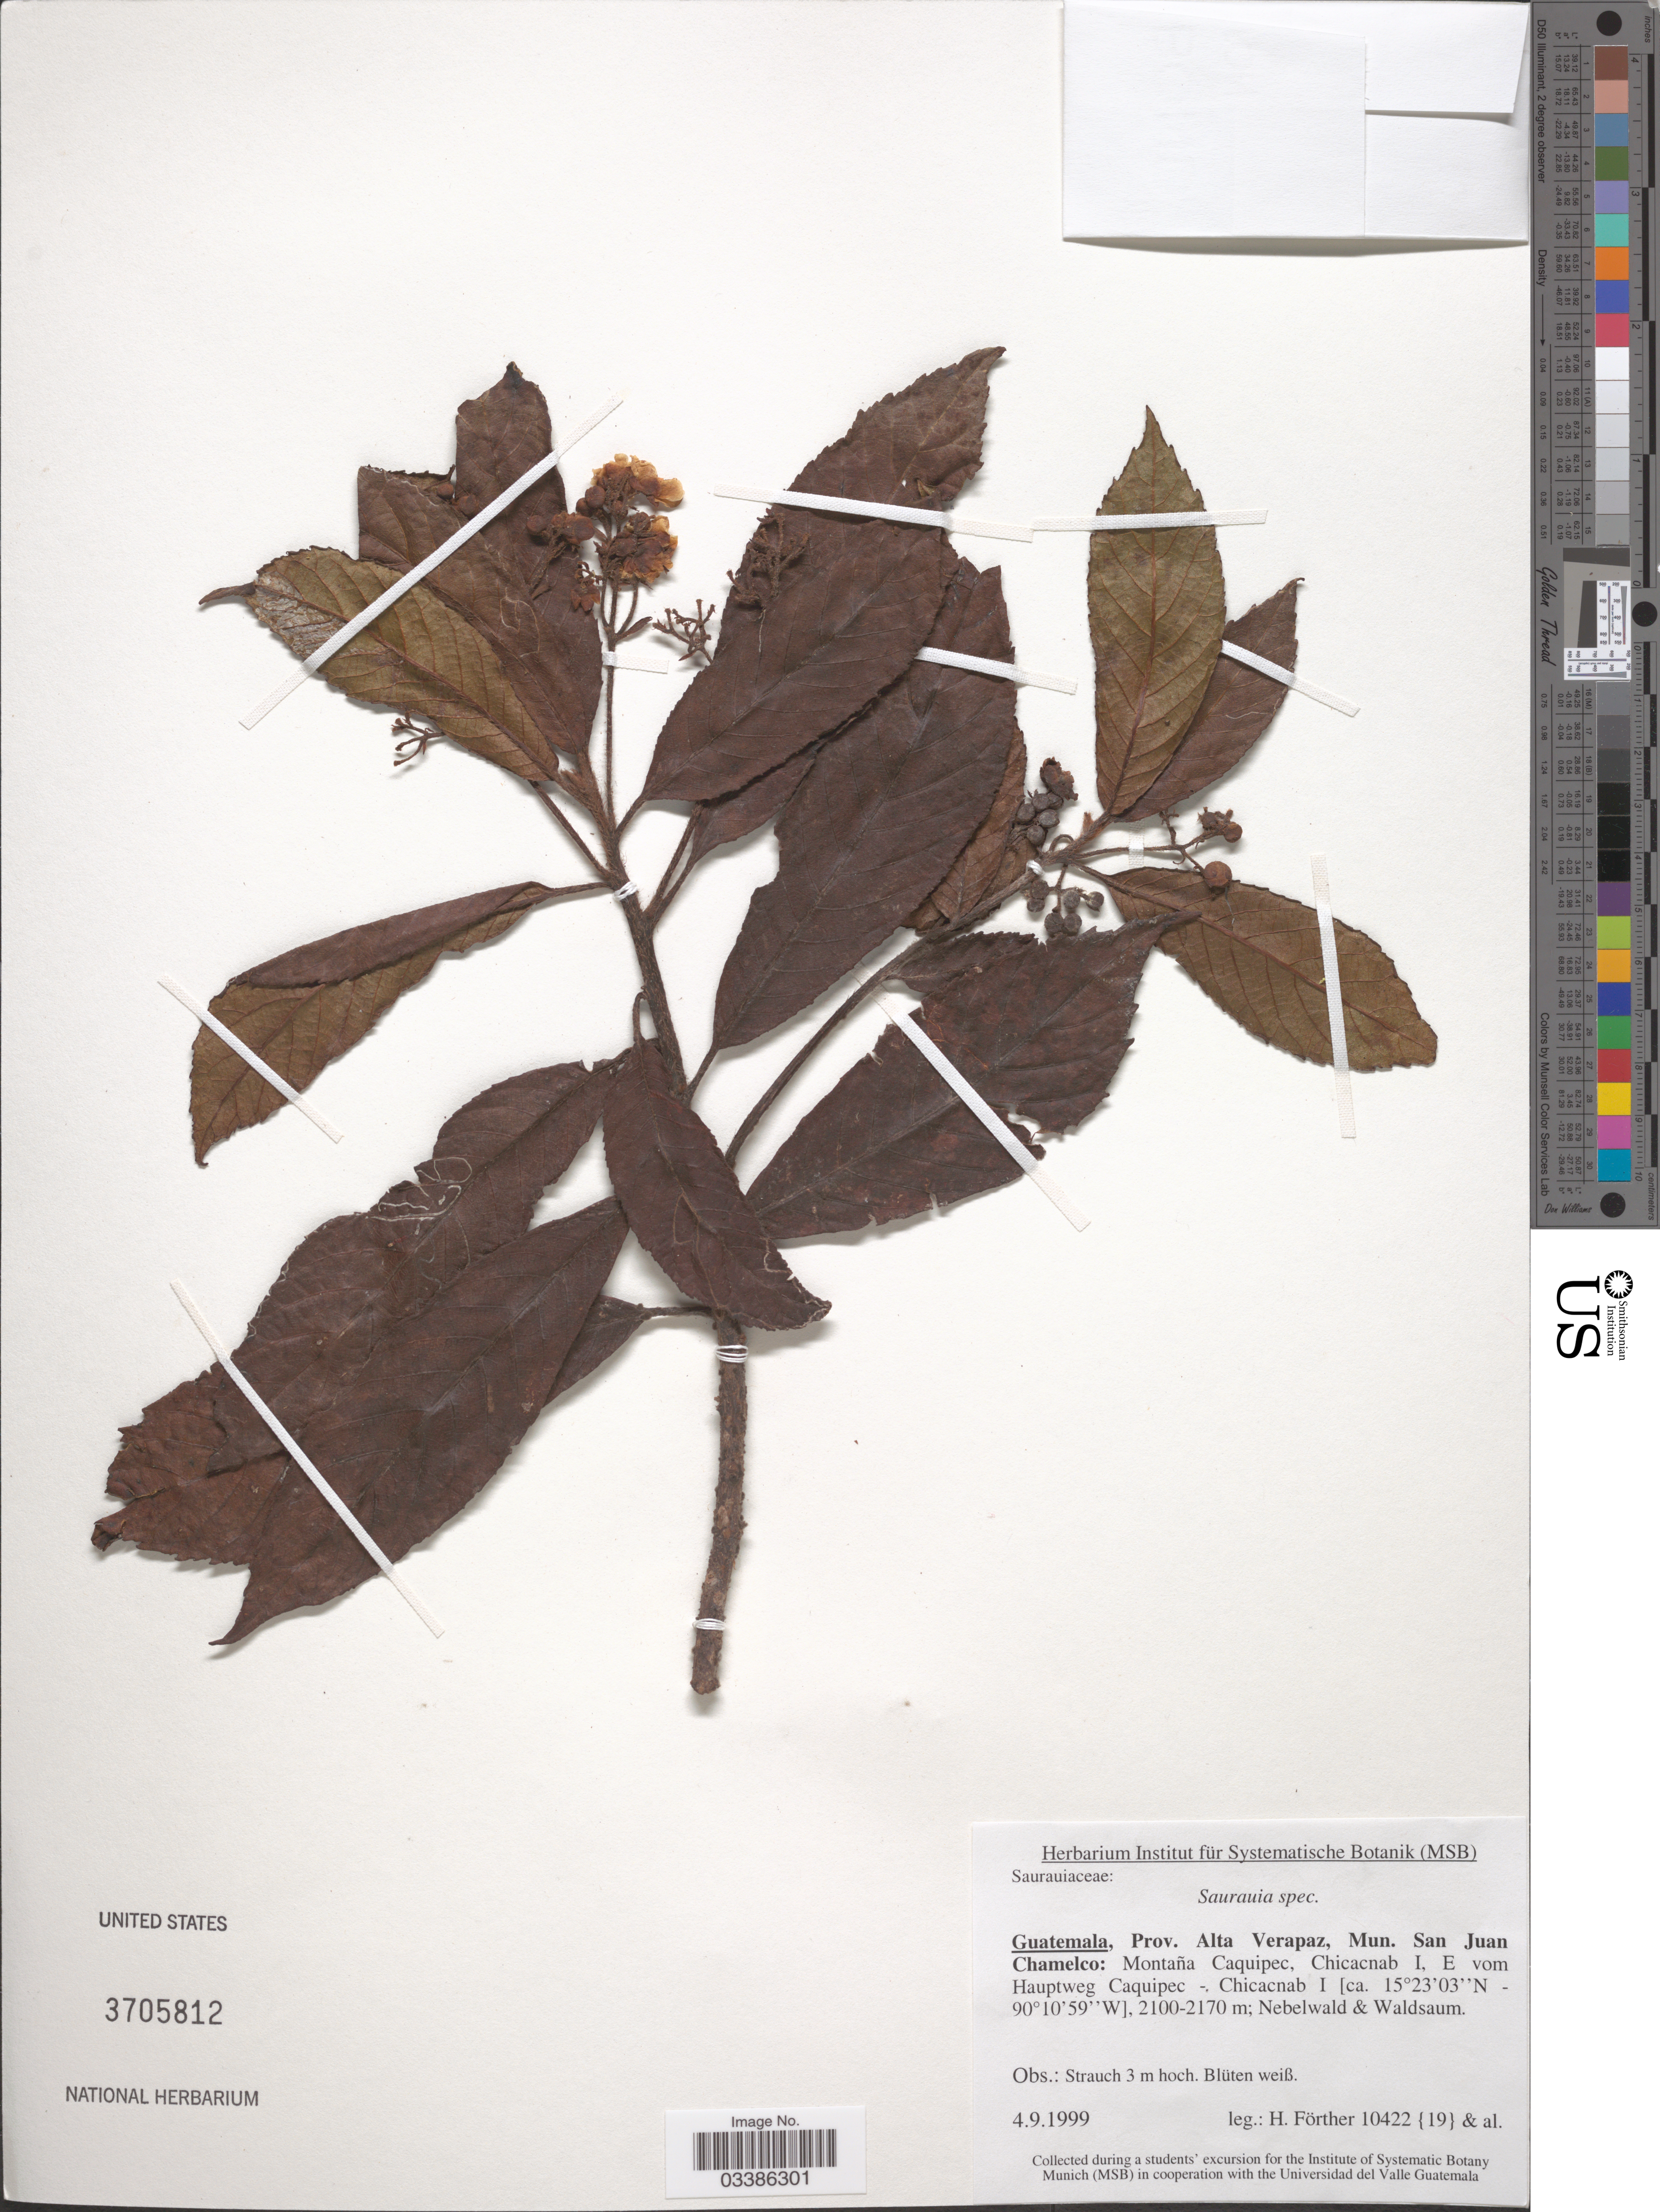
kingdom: Plantae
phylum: Tracheophyta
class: Magnoliopsida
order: Ericales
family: Actinidiaceae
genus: Saurauia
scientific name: Saurauia sp.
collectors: H. Förther & et al.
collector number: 10422 {19}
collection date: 1999-09-04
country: Guatemala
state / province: Alta Verapaz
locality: Mun. San Juan Chamelco: Montaña Caquipec, Chicacnab I, E vom Hauptweg Caquipec -. Chicacnab I.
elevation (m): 2100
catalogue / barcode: US 3705812